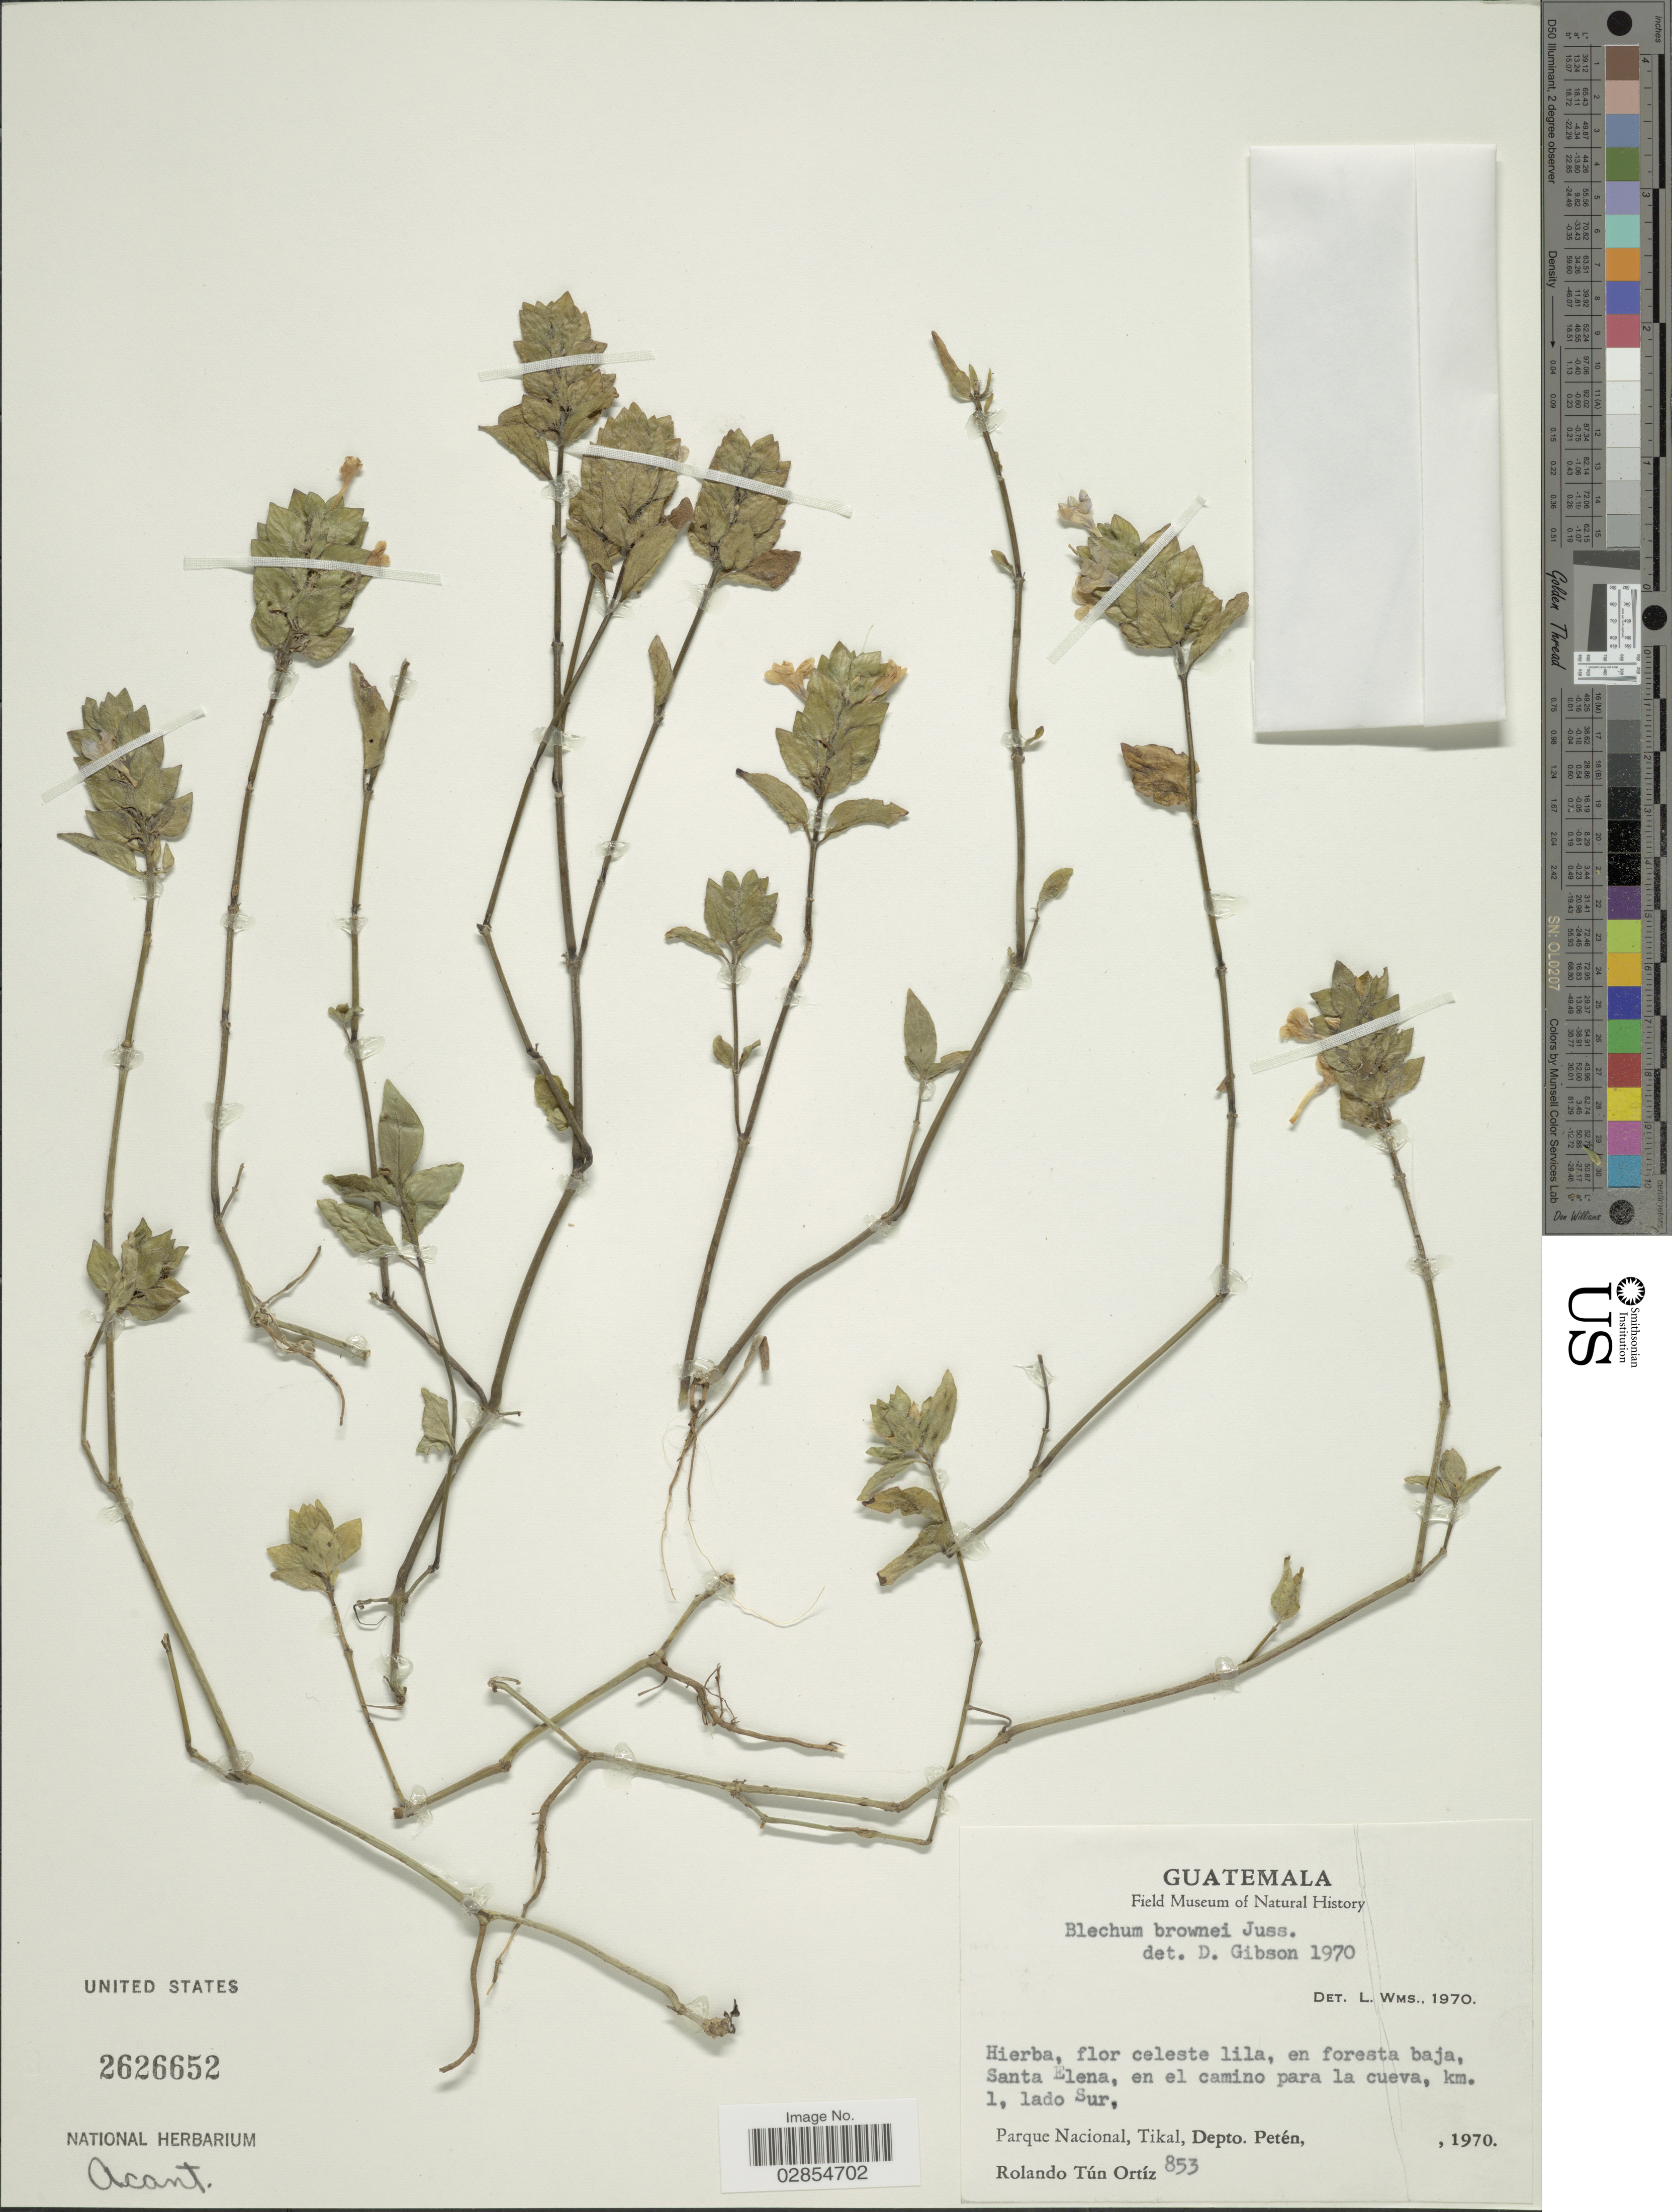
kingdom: Plantae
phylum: Tracheophyta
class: Magnoliopsida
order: Lamiales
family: Acanthaceae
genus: Blechum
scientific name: Blechum pyramidatum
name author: (Lam.) Urb.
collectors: R. Tún Ortíz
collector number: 853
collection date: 1970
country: Guatemala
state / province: El Petén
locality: Santa Elena, en el camino para la cueva, km. 1, lado Sur, Parque Nacional, Tikal, Depto. Petén.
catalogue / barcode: US 2626652